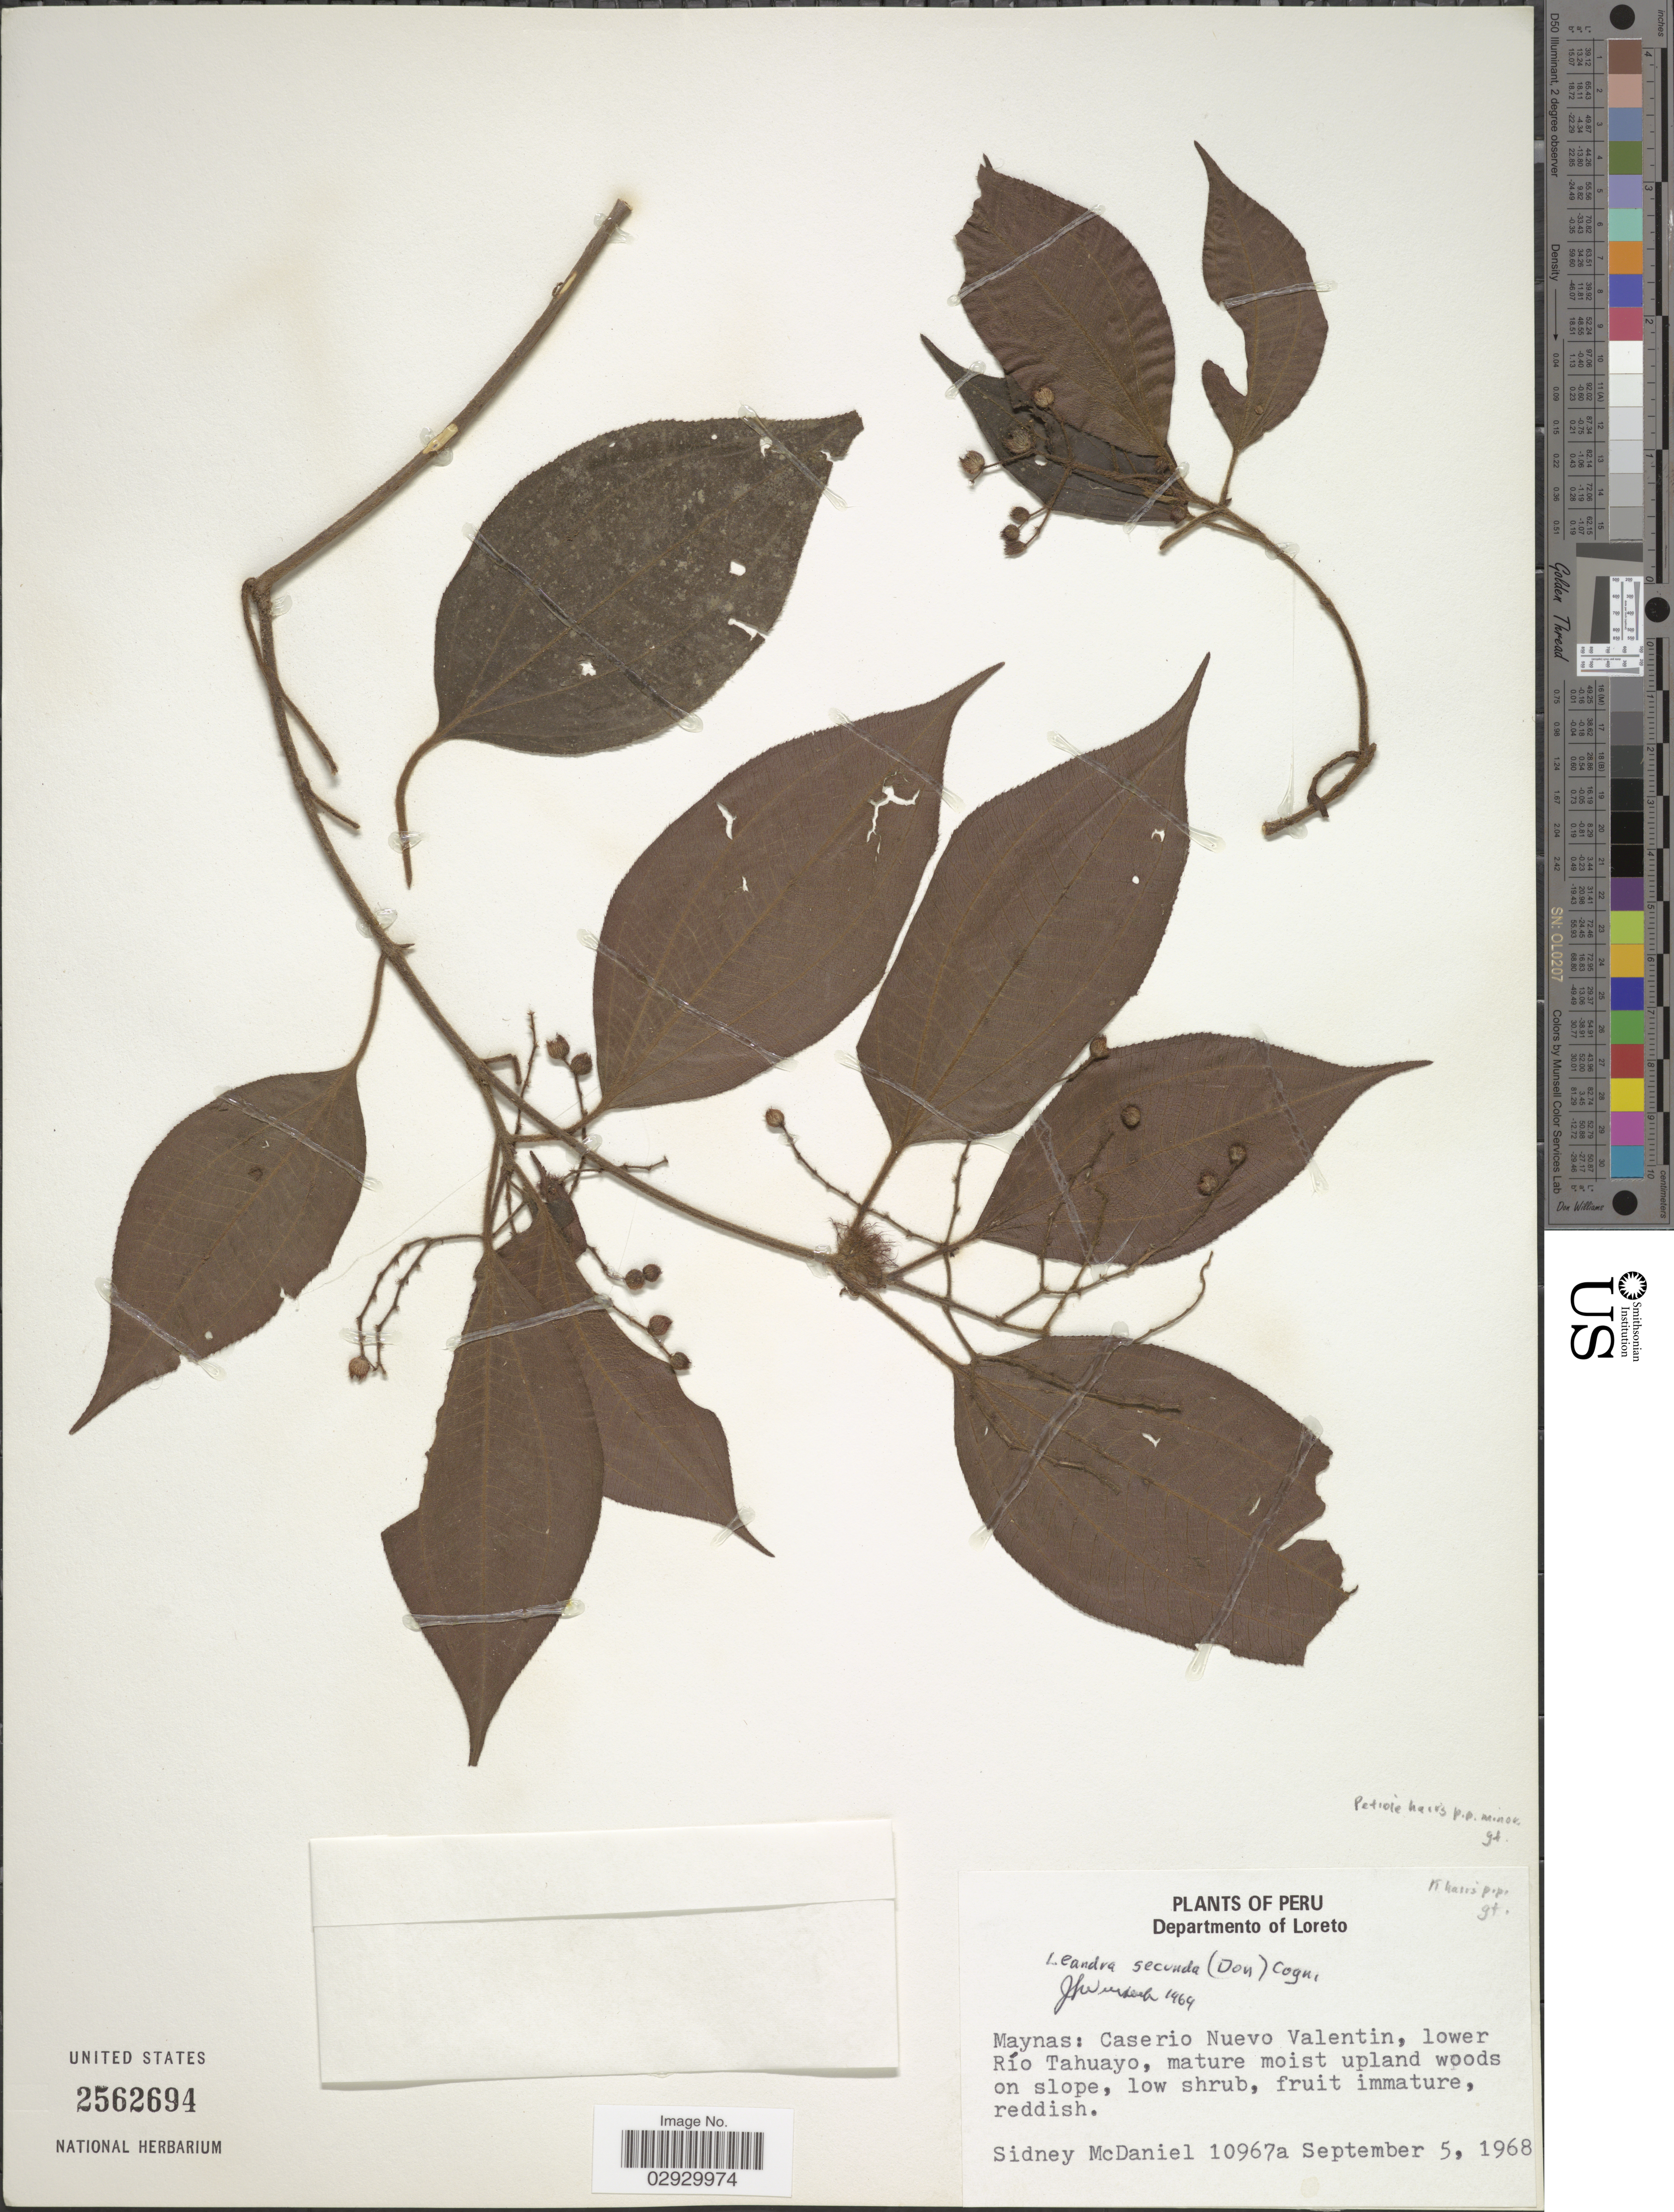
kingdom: Plantae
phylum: Tracheophyta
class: Magnoliopsida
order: Myrtales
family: Melastomataceae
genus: Leandra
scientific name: Leandra secunda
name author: (D. Don) Cogn.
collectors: S. McDaniel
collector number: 10967a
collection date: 1968-09-05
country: Peru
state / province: Loreto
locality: Departmento of Loreto, Maynas: Caserio Nuevo Valentin, lower Río Tahuayo.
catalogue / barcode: US 2562694